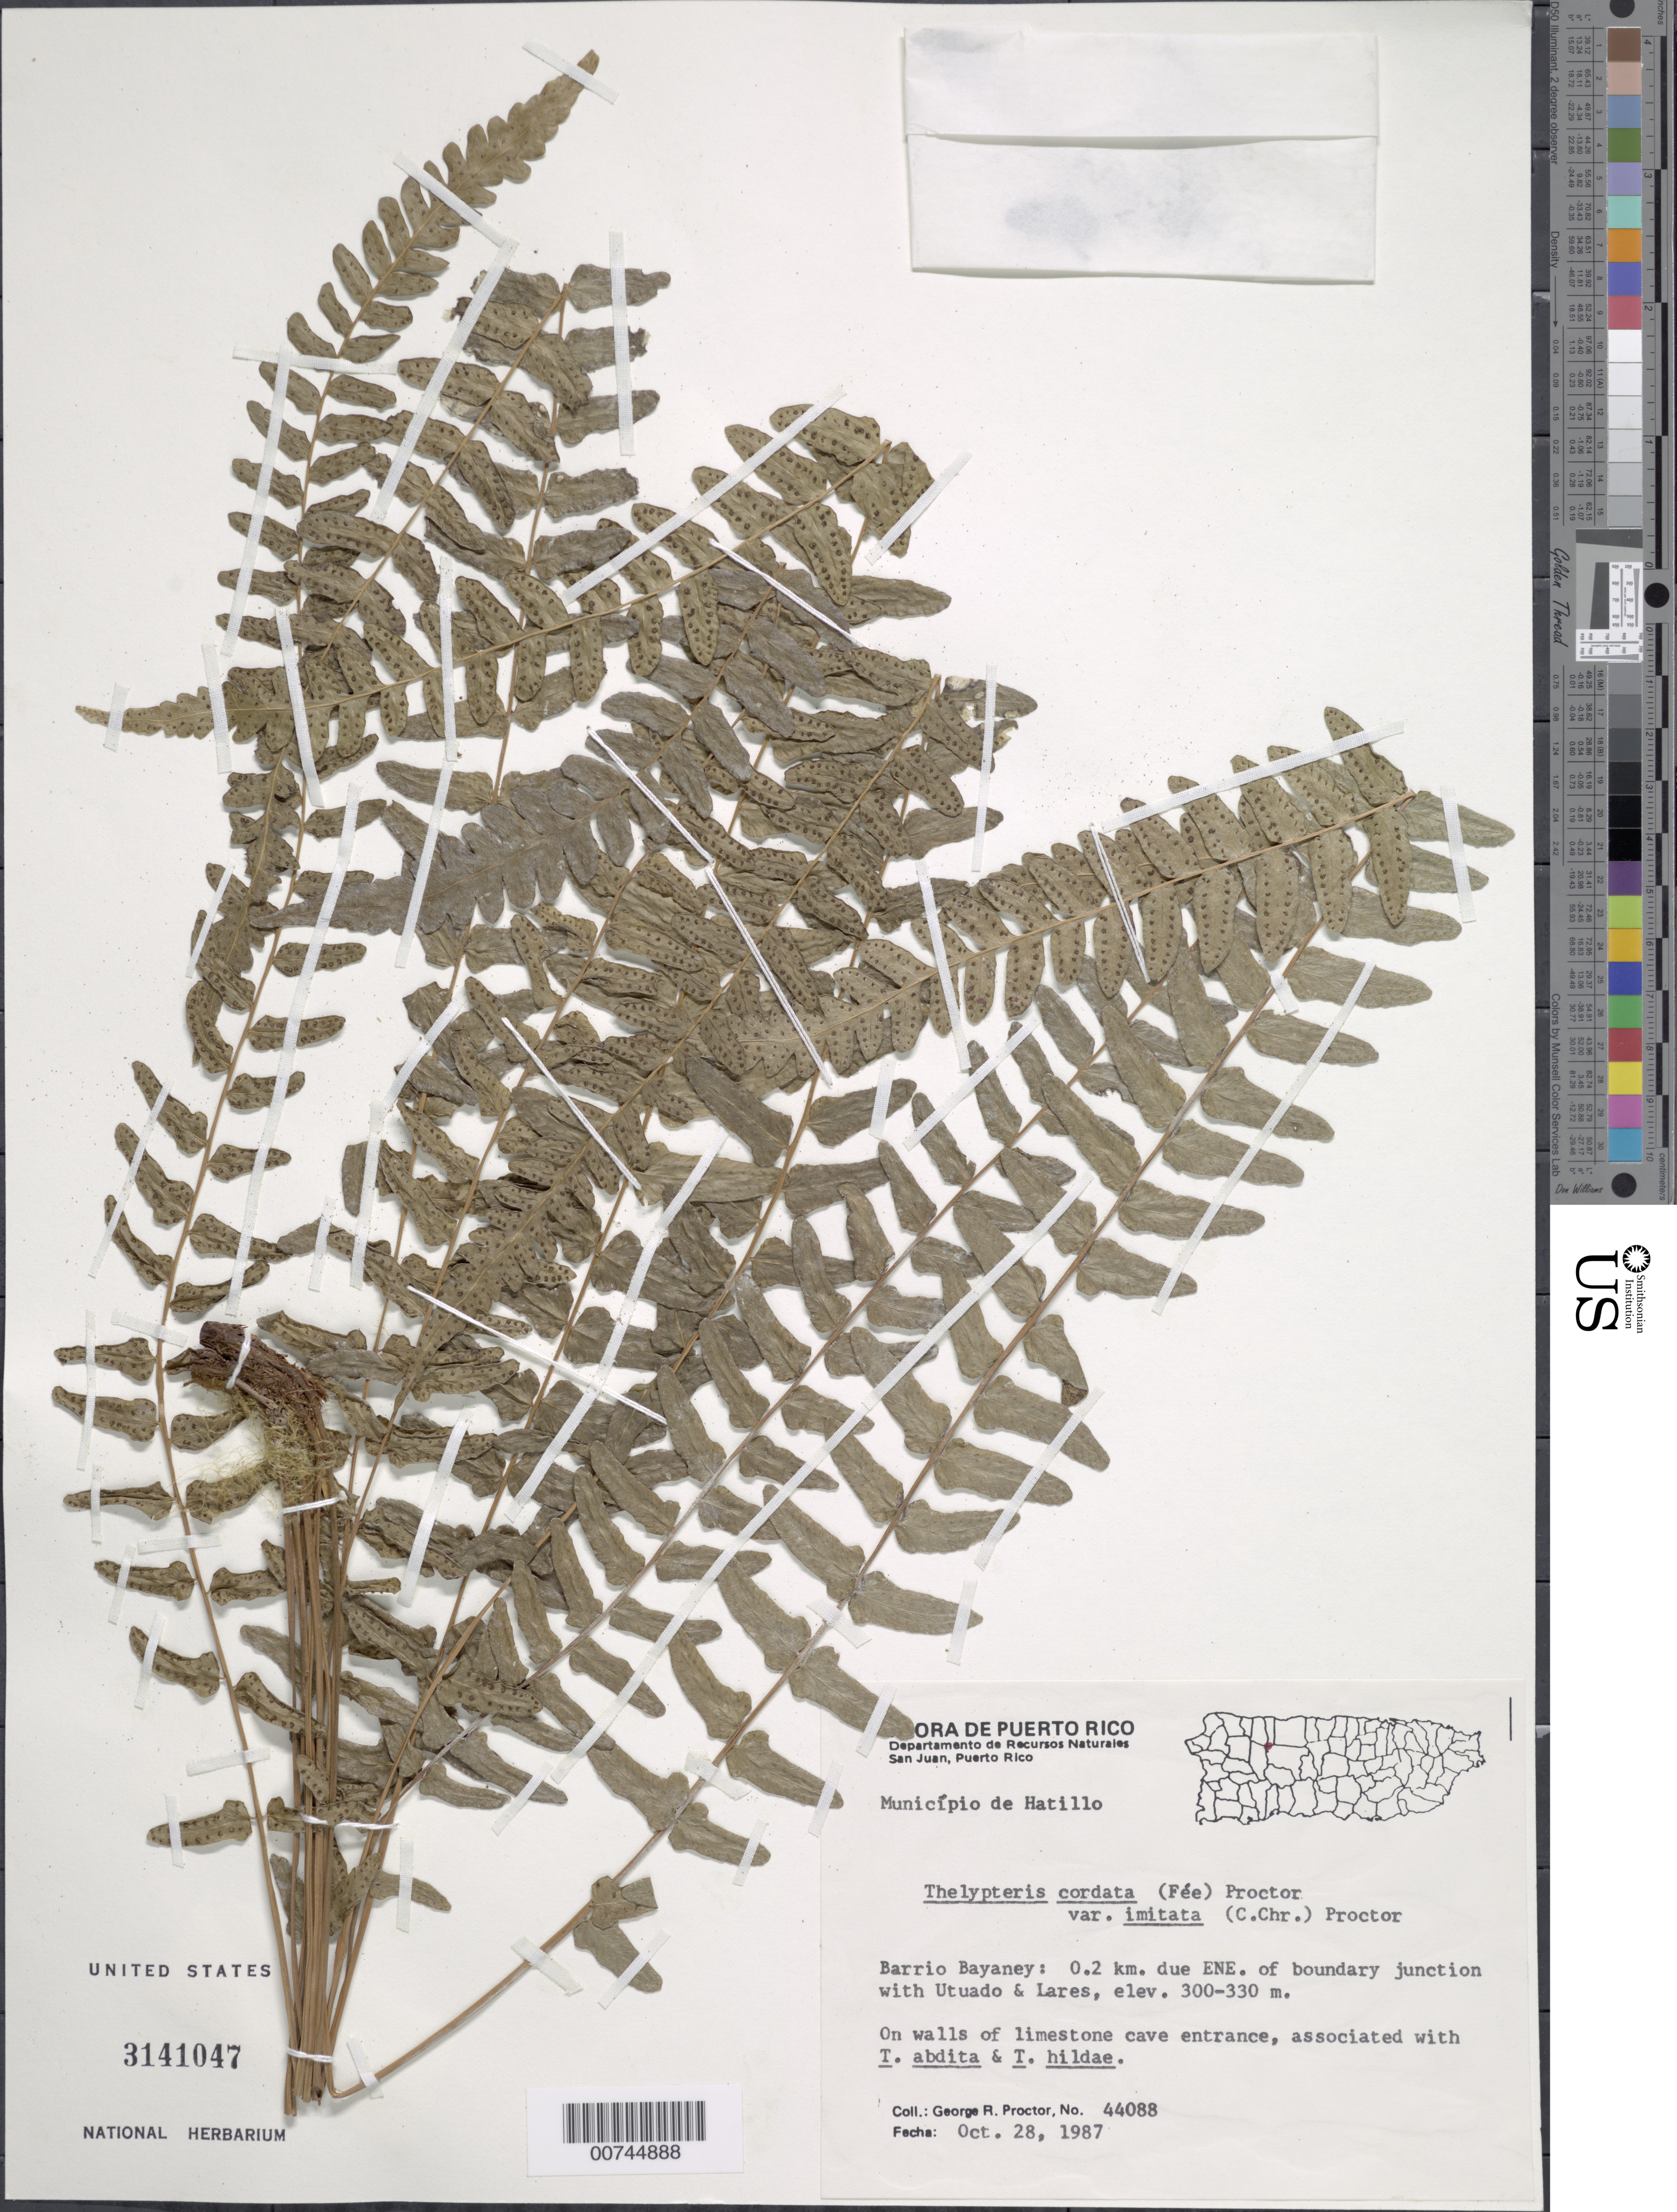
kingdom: Plantae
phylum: Tracheophyta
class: Polypodiopsida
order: Polypodiales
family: Thelypteridaceae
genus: Goniopteris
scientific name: Goniopteris cordata (Fée) comb. nov., ined 2015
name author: (Fée)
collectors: G. R. Proctor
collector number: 44088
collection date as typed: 28 Oct 1987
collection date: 1987-10-28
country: Puerto Rico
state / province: Hatillo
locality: Barrio Bayaney: 0.2 km due ENE of boundary junction with Utuado & Lares, Municipio de Hatillo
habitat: On walls of limestone cave entrance, associated with T. abdita & T. hildae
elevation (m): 300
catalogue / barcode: US 3141047